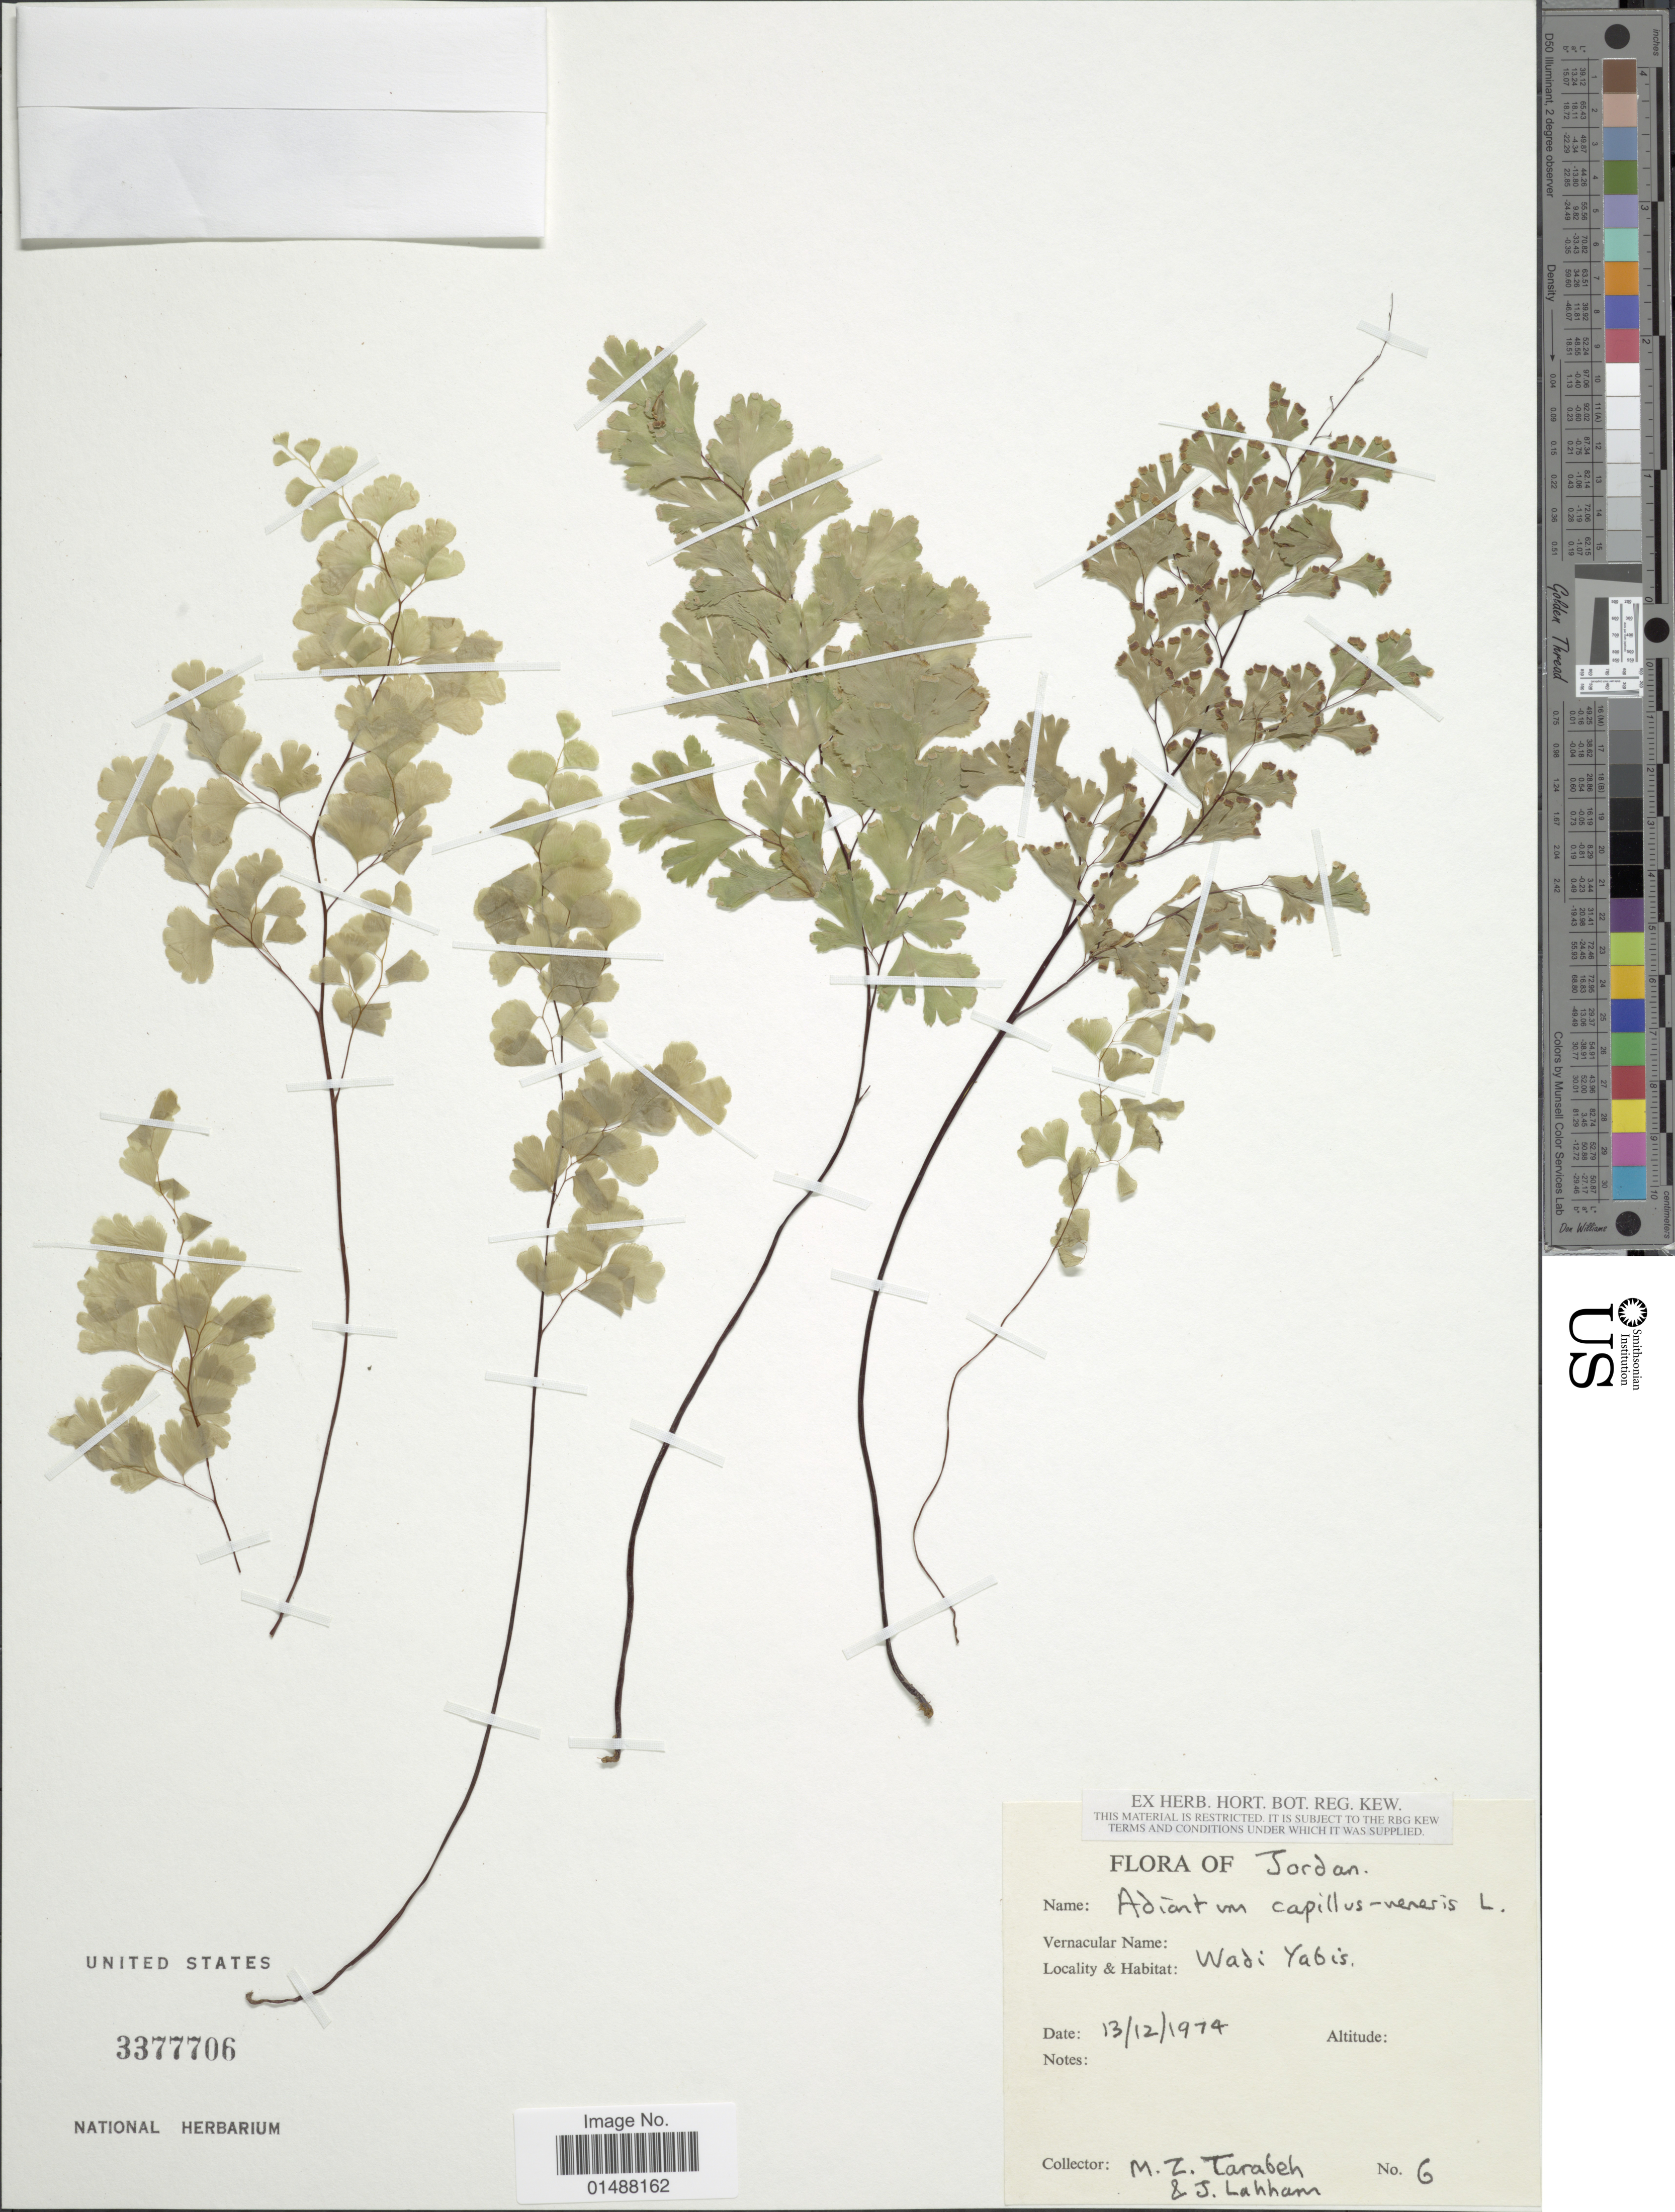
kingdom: Plantae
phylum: Tracheophyta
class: Polypodiopsida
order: Polypodiales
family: Pteridaceae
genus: Adiantum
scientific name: Adiantum capillus-veneris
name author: L.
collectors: M. Tarabeh & J. Lahham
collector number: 6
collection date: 1979-12-13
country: Jordan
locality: Wadi Yabis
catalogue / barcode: US 3377706